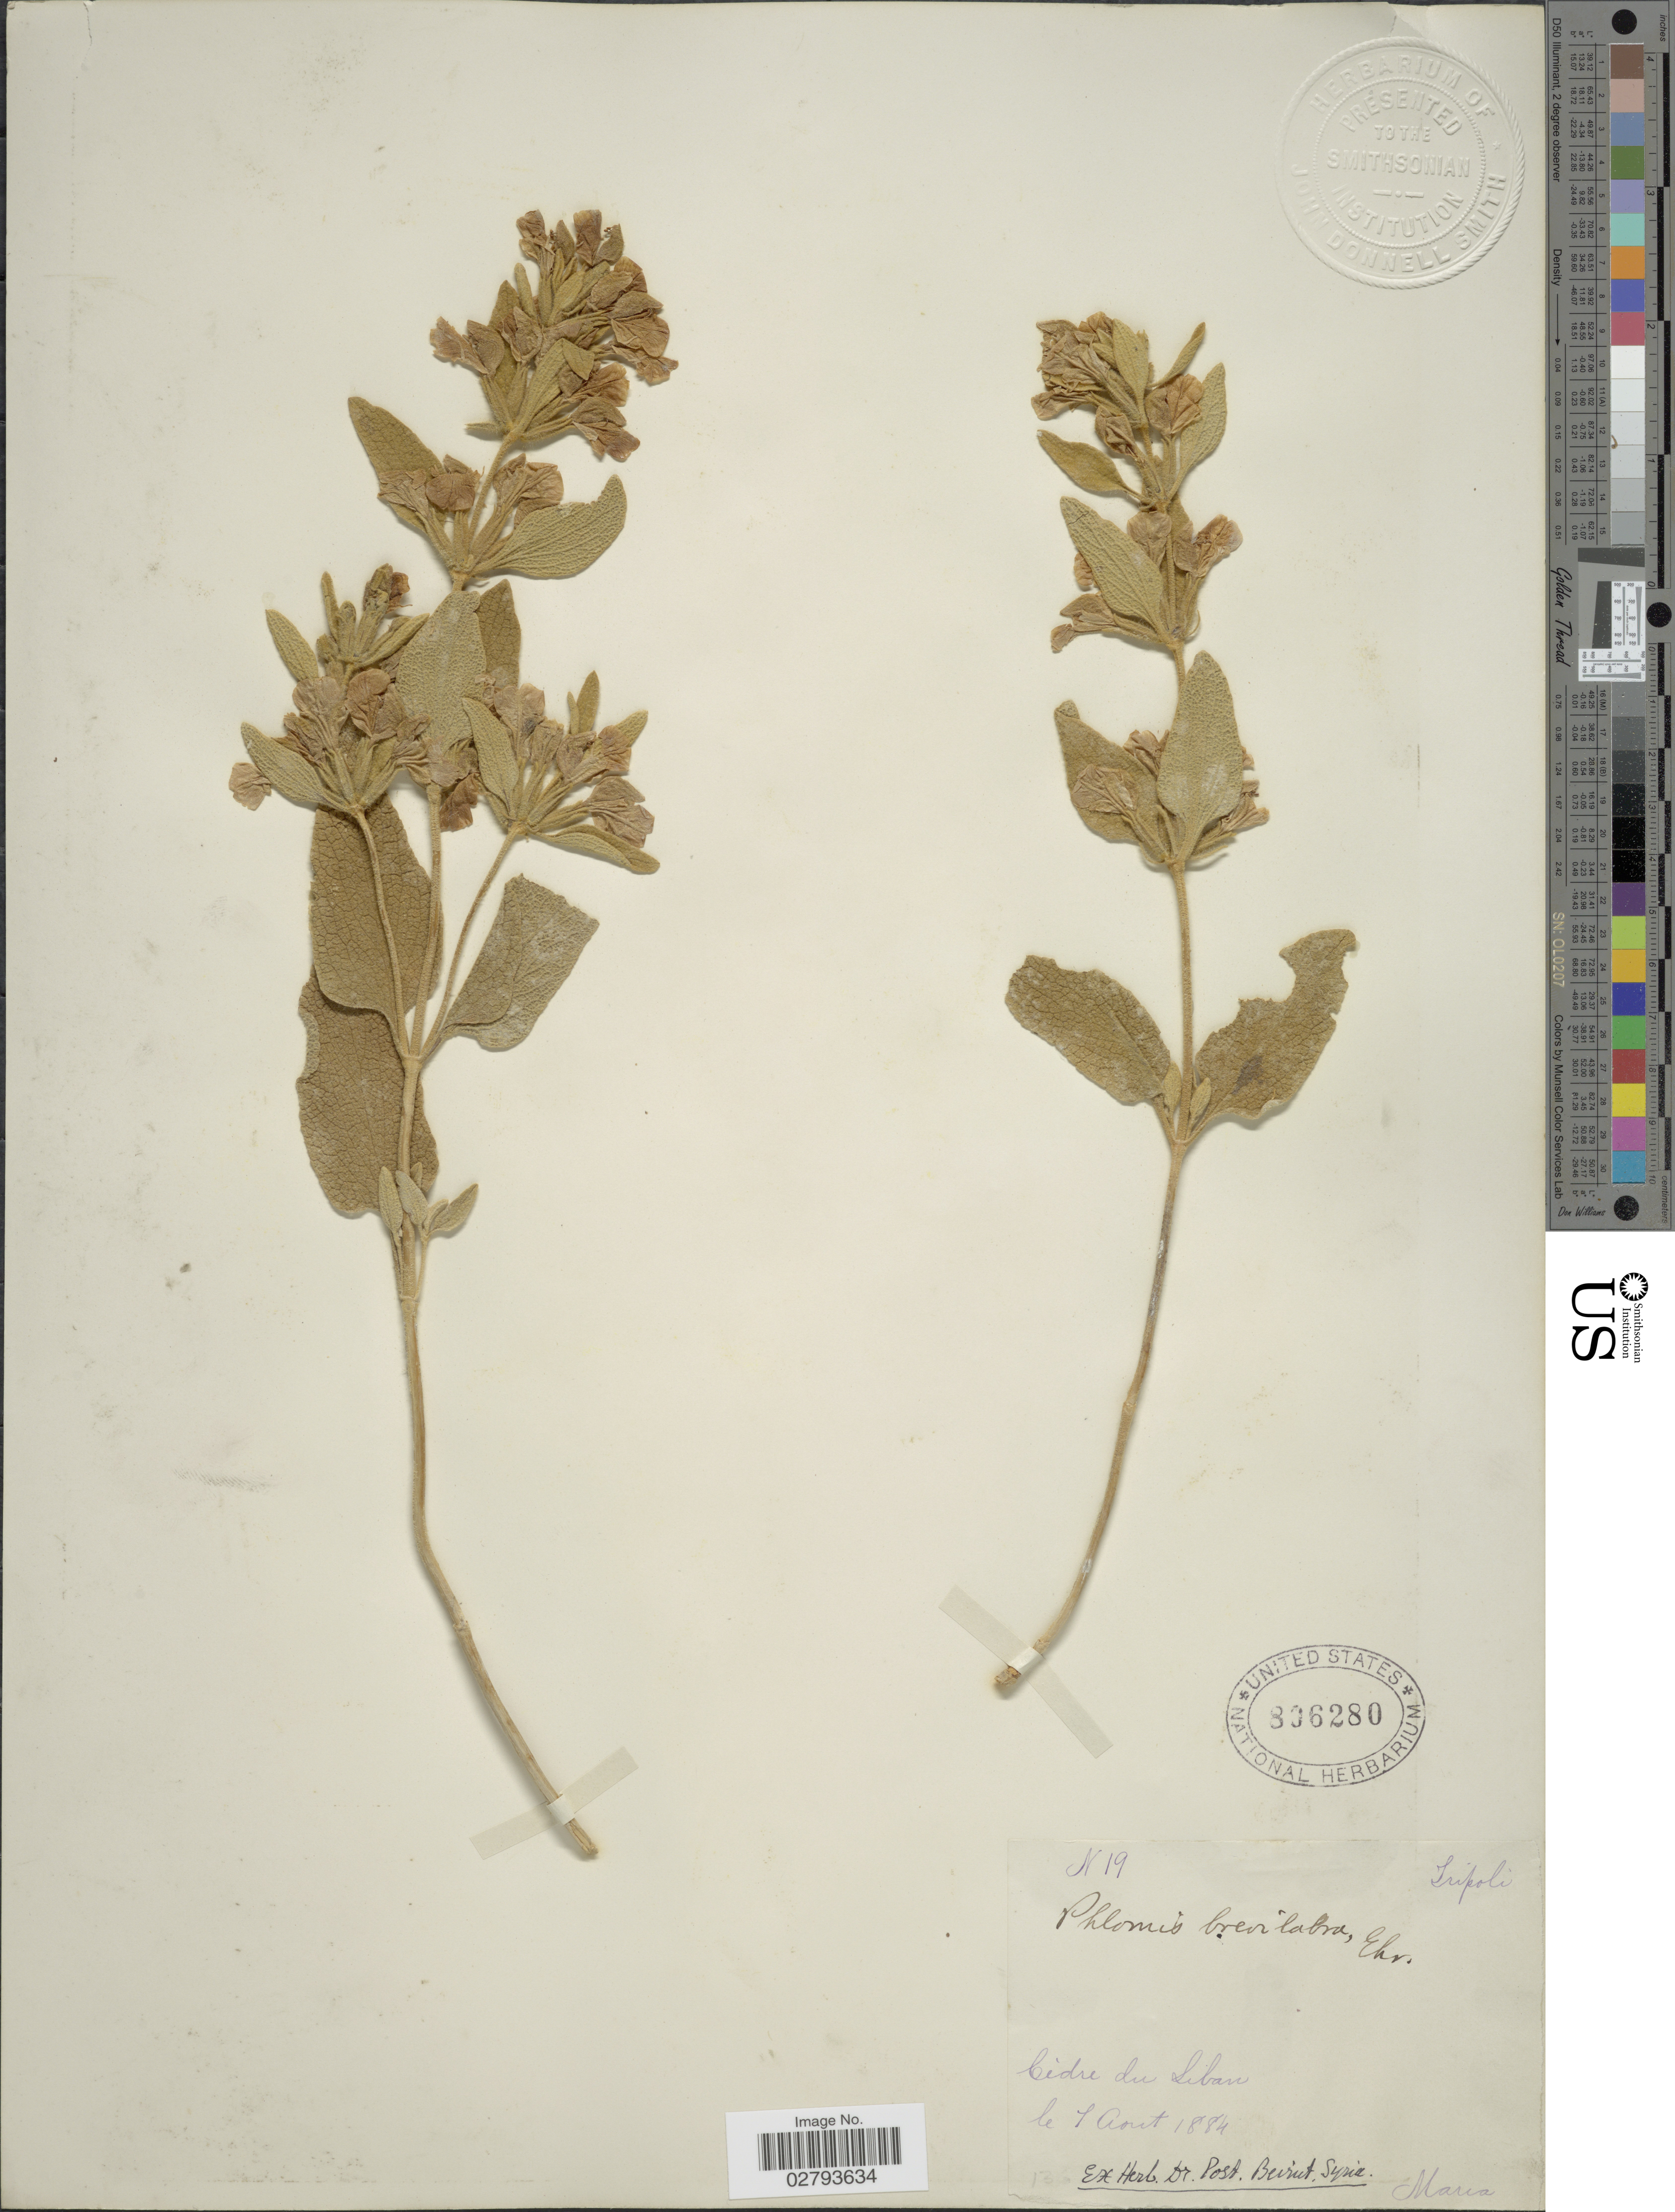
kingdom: Plantae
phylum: Tracheophyta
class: Magnoliopsida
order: Lamiales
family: Lamiaceae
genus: Phlomis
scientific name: Phlomis brevilabris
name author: Ehrenb. ex Boiss.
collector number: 19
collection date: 1884-08-01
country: Lebanon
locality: Cedre du Liban.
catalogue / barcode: US 806280